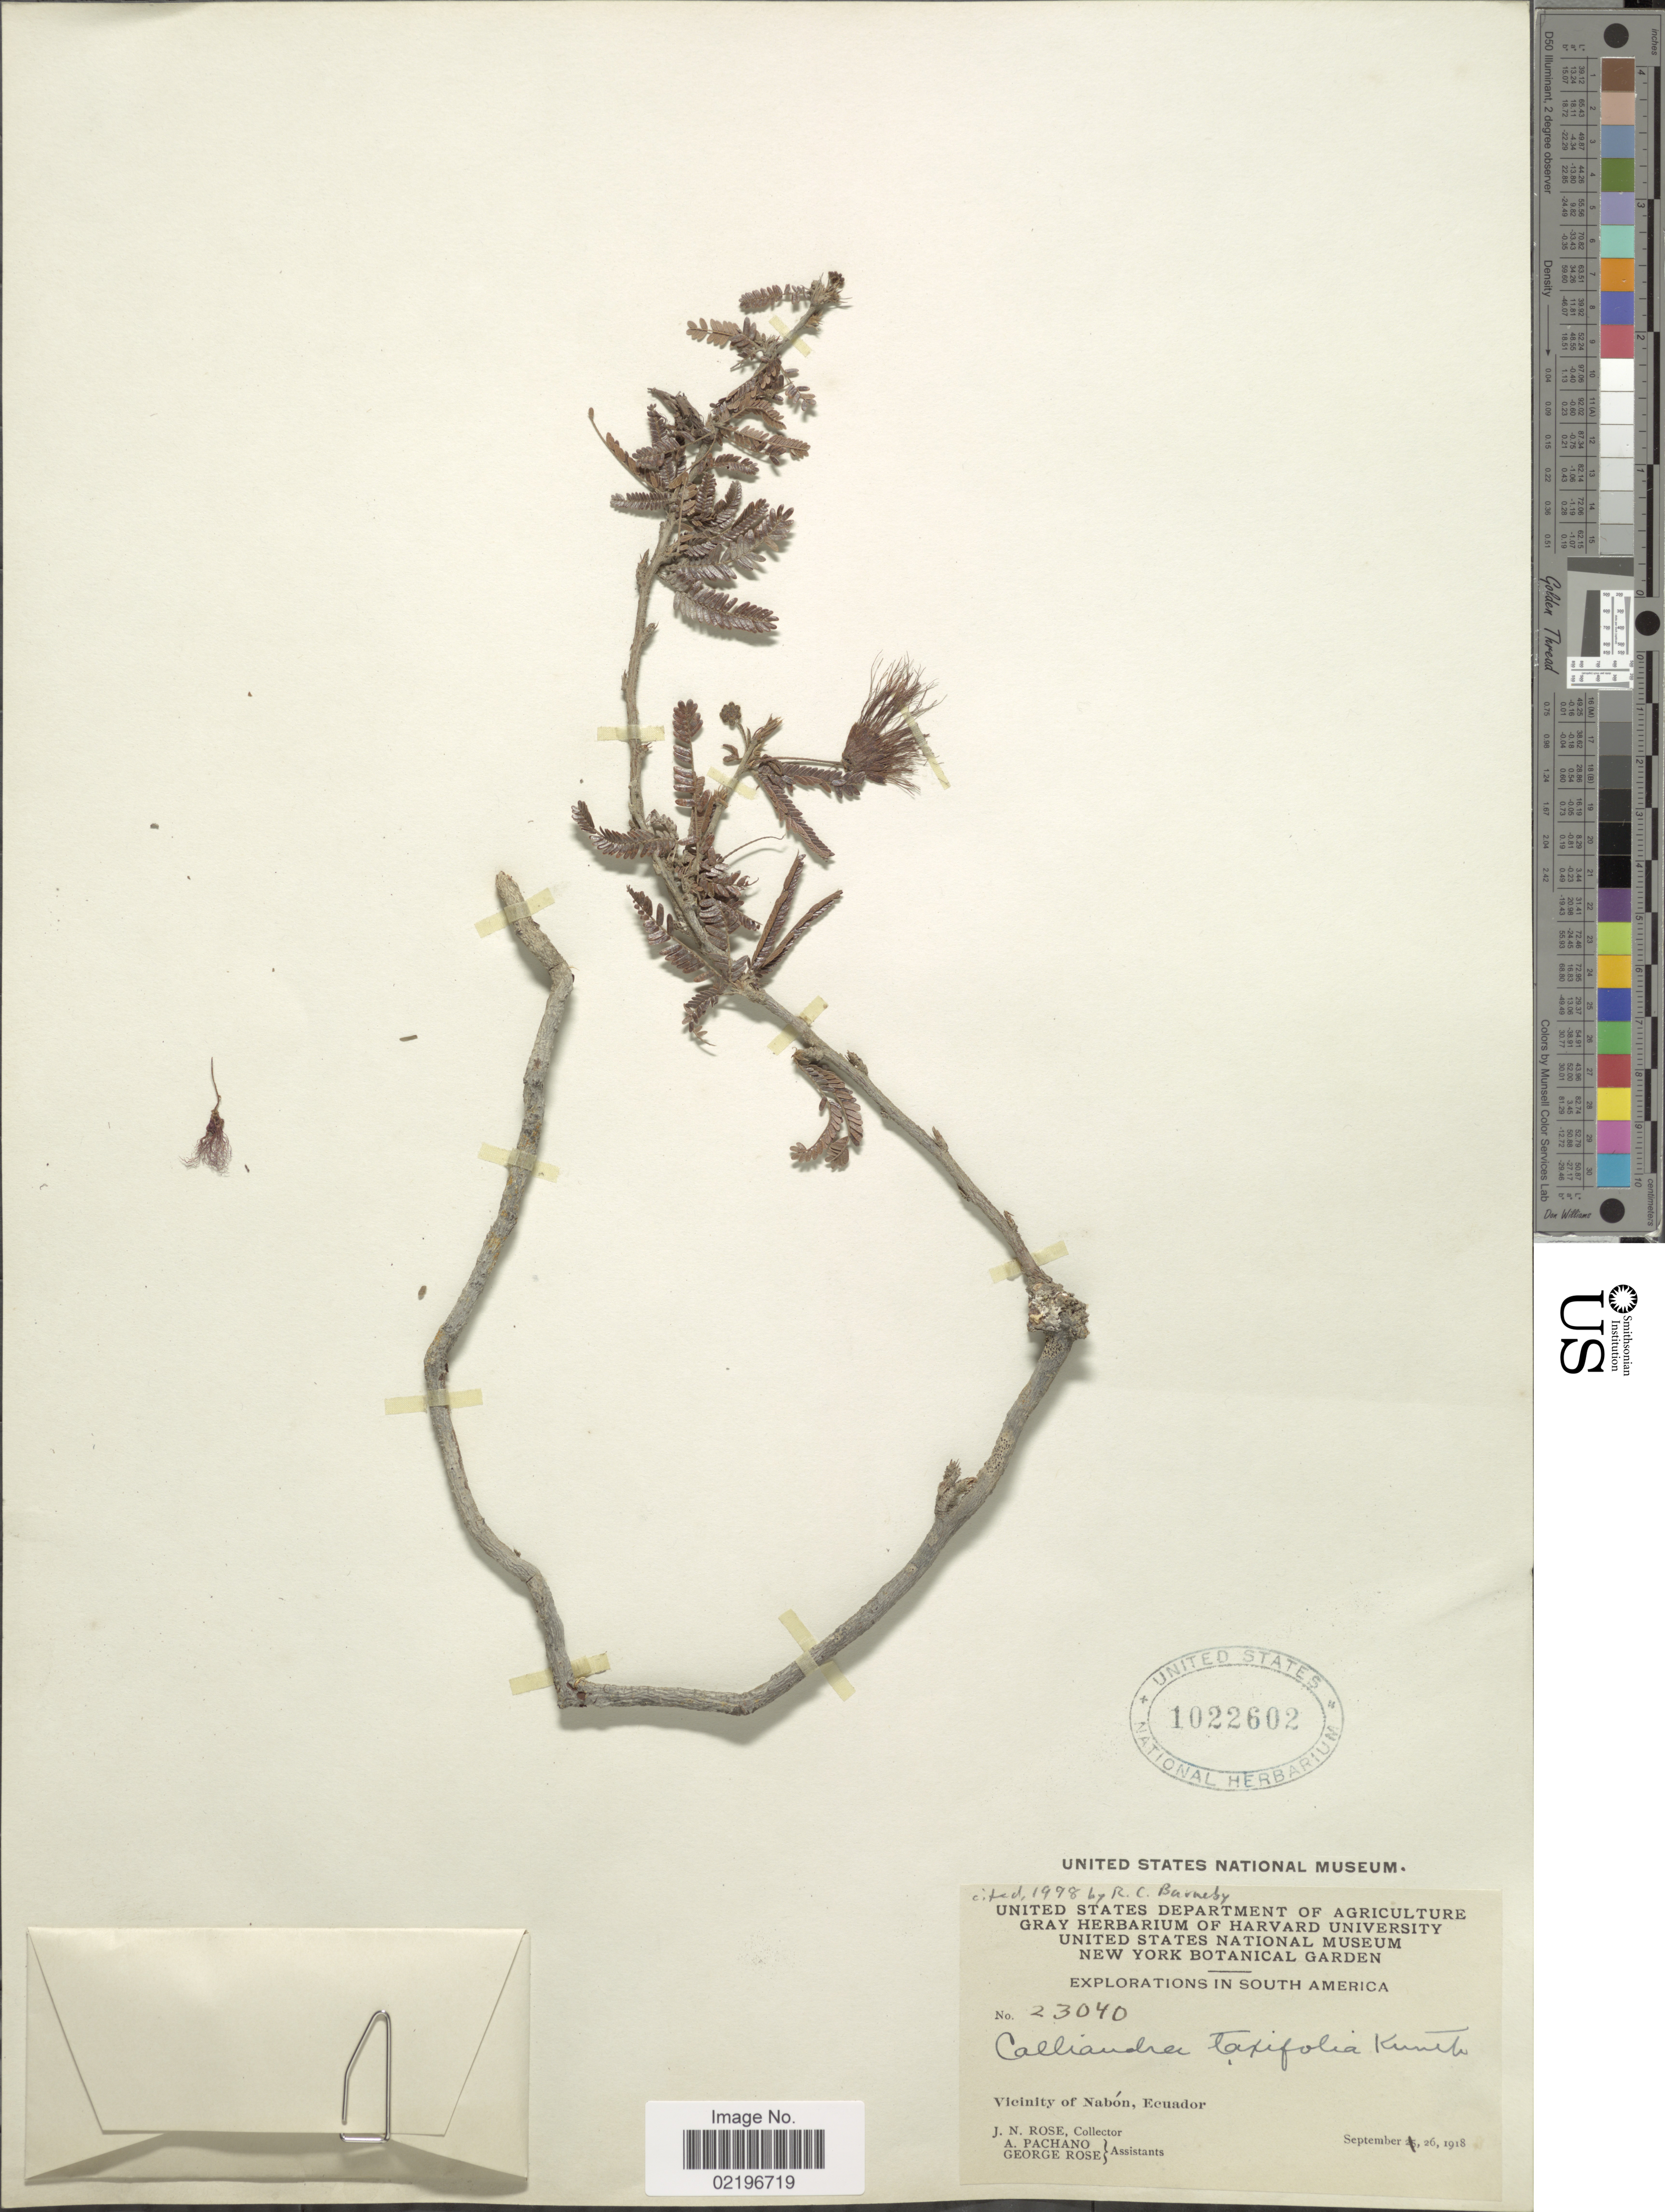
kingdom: Plantae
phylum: Tracheophyta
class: Magnoliopsida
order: Fabales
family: Fabaceae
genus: Calliandra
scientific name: Calliandra taxifolia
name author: (Kunth) Benth.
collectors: J. N. Rose, A. Pachano & G. Rose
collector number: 23040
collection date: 1918-09-26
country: Ecuador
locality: Vicinity of Nabon.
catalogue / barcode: US 1022602